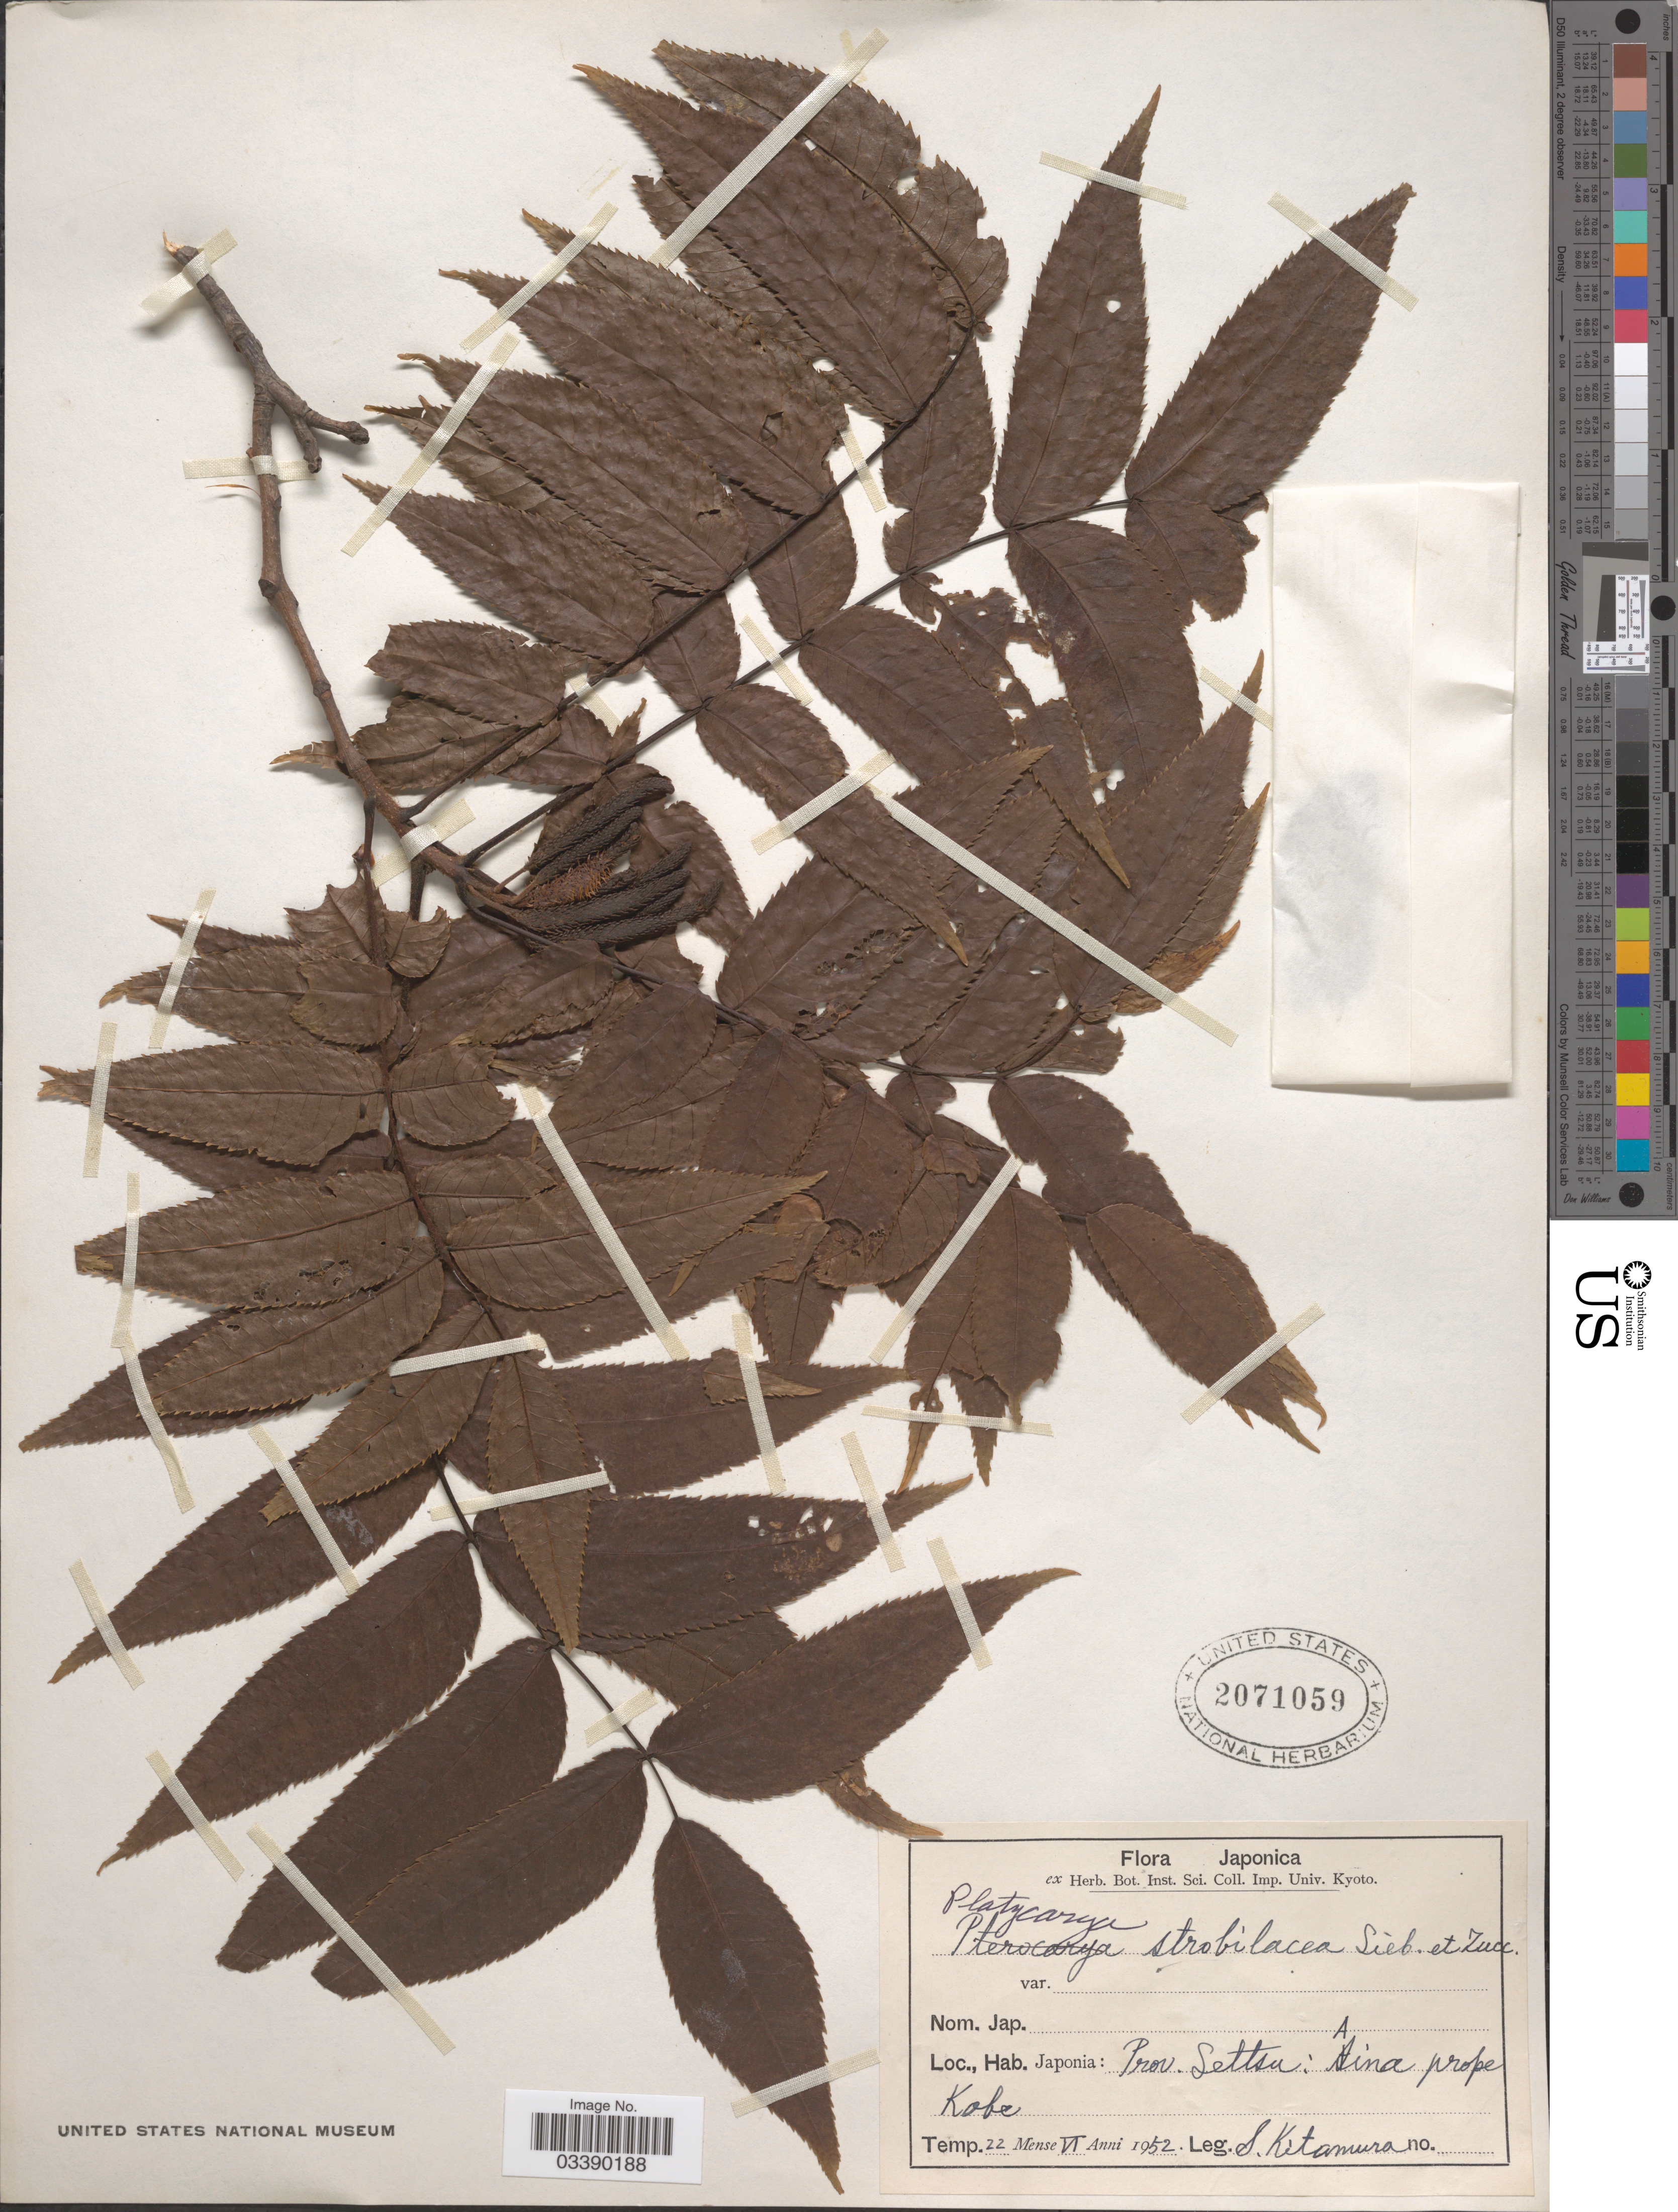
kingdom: Plantae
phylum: Tracheophyta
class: Magnoliopsida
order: Fagales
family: Juglandaceae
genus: Platycarya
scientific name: Platycarya strobilacea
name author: Siebold & Zucc.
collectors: S. Kitamura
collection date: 1952-06-22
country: Japan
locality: Prov. Settsu: Aina prope Kobe.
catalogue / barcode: US 2071059